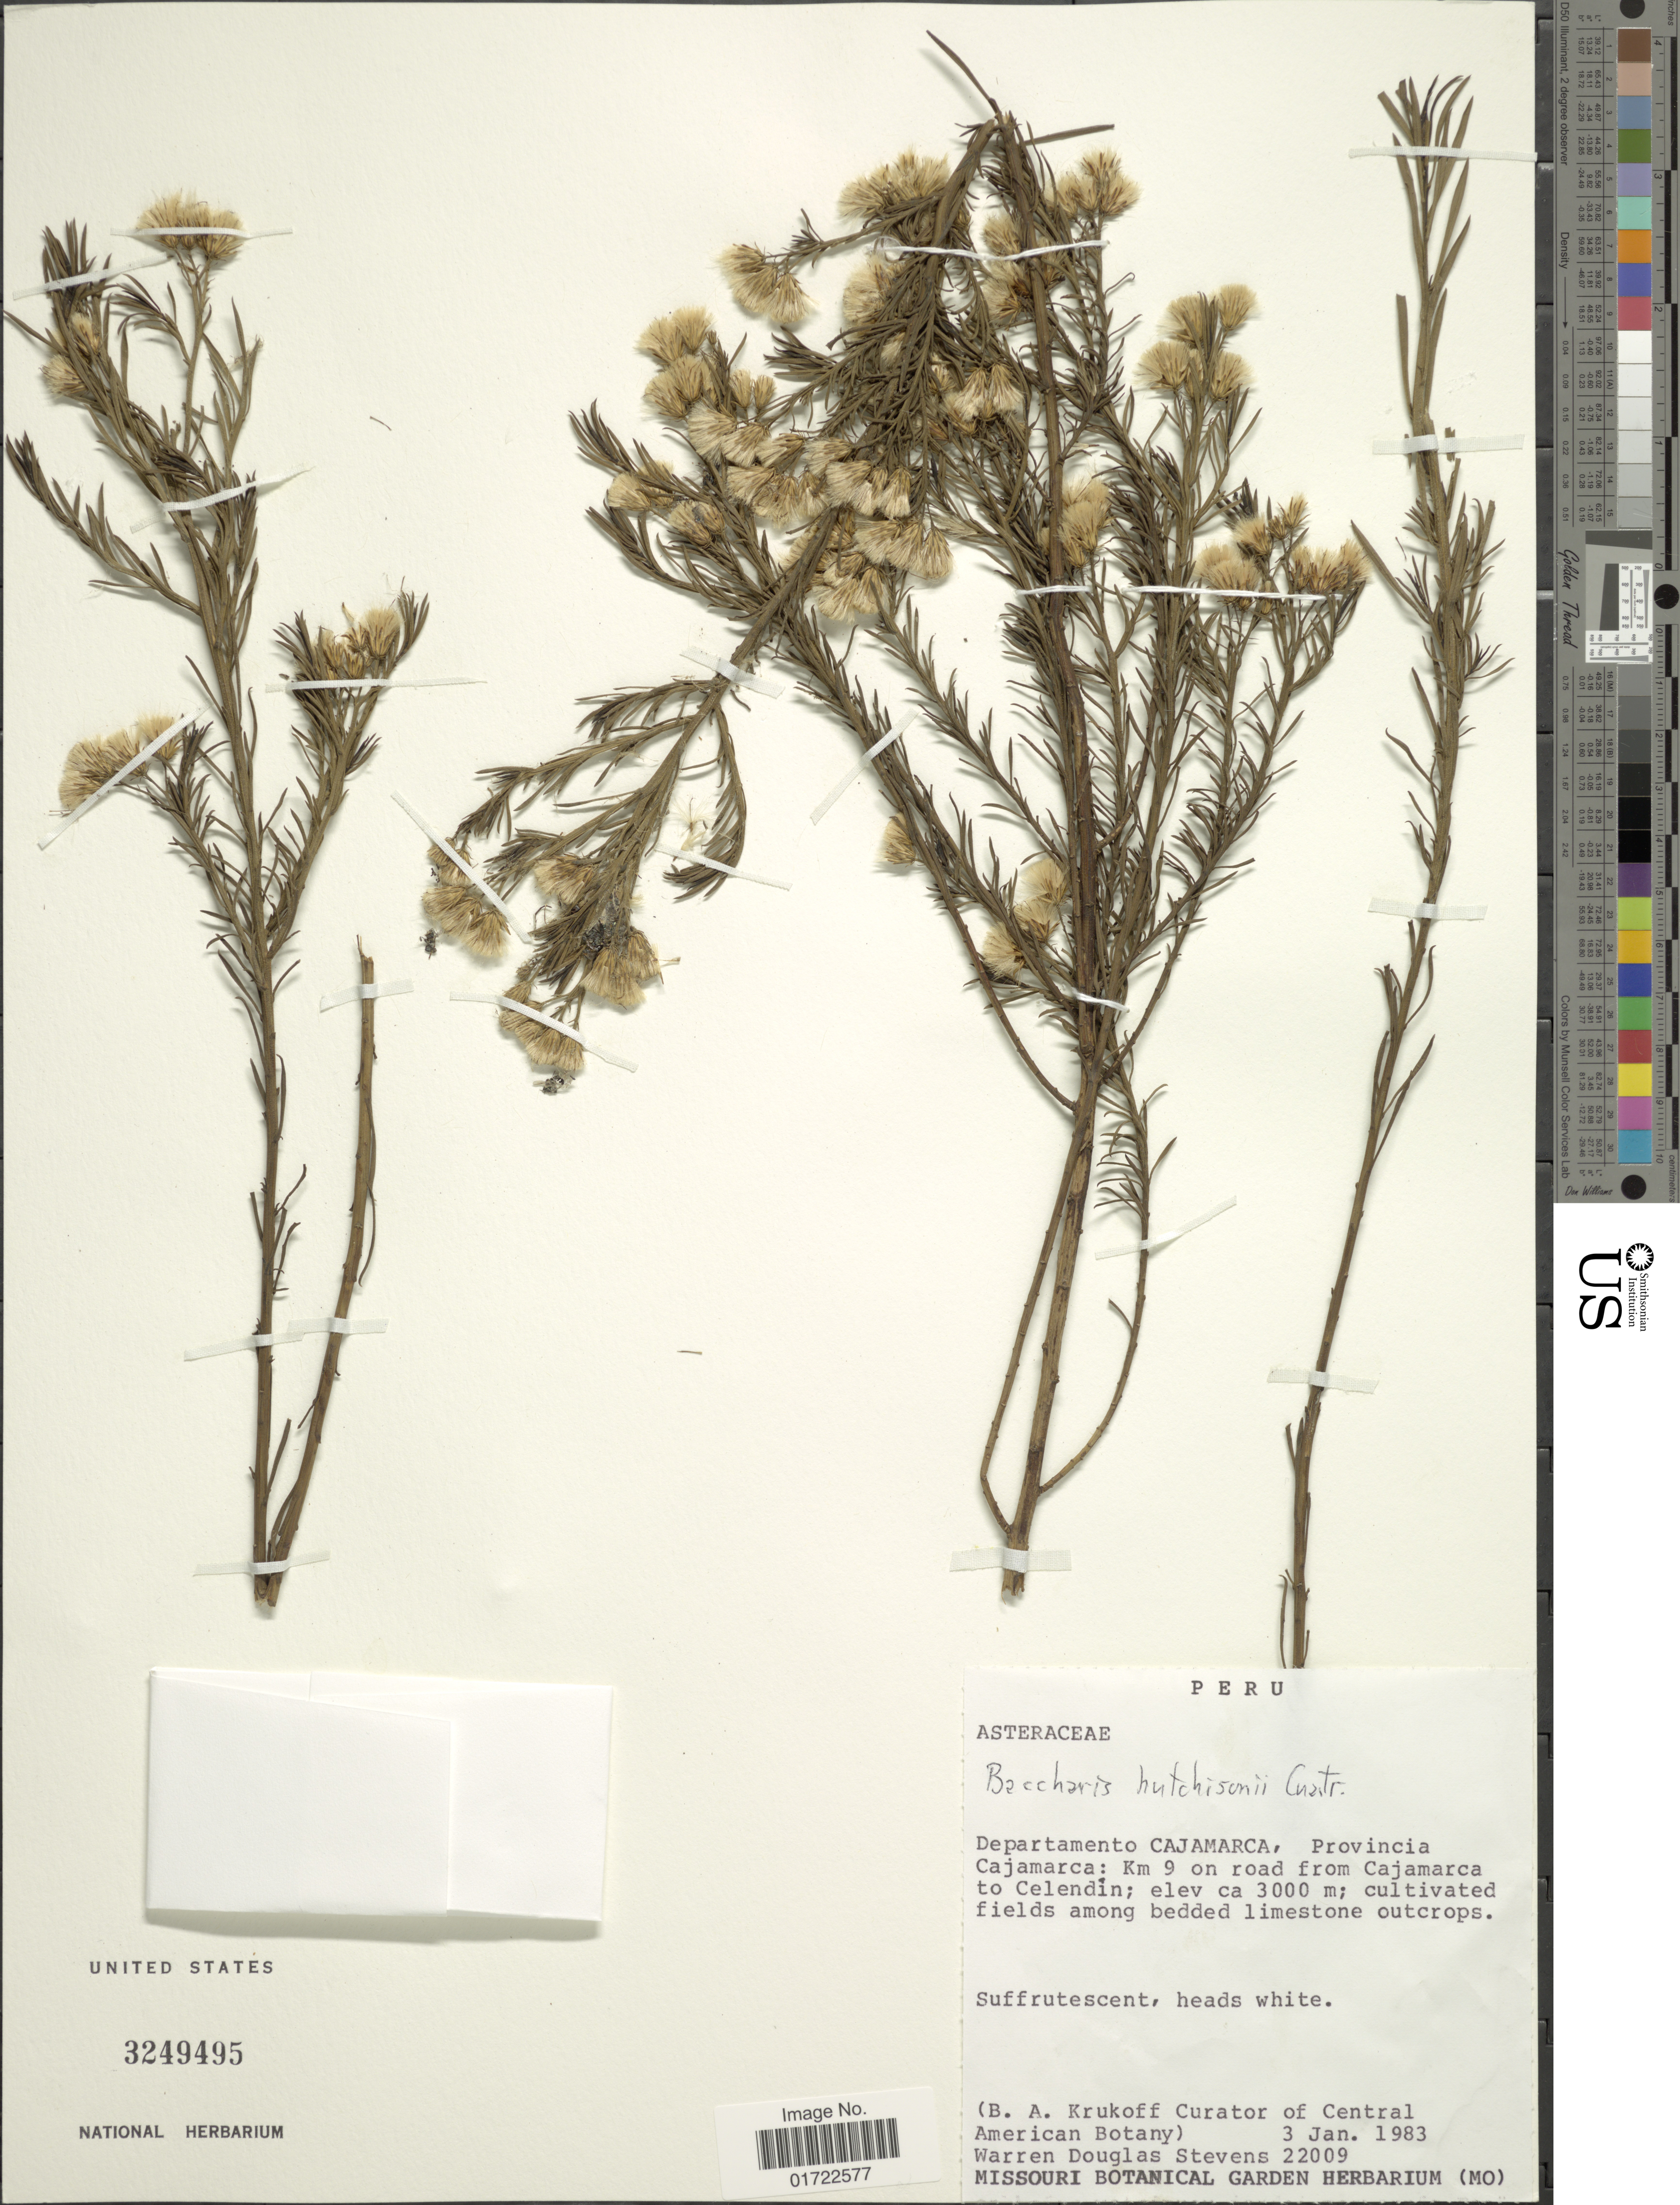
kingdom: Plantae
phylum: Tracheophyta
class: Magnoliopsida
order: Asterales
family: Asteraceae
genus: Baccharis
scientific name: Baccharis hutchisonii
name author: Cuatrec.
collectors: W. D. Stevens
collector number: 22009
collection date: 1983-01-03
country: Peru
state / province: Cajamarca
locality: Provincia Cajamarca: Km 9 on road from Cajamarca to Celendin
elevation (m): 3000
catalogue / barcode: US 3249495